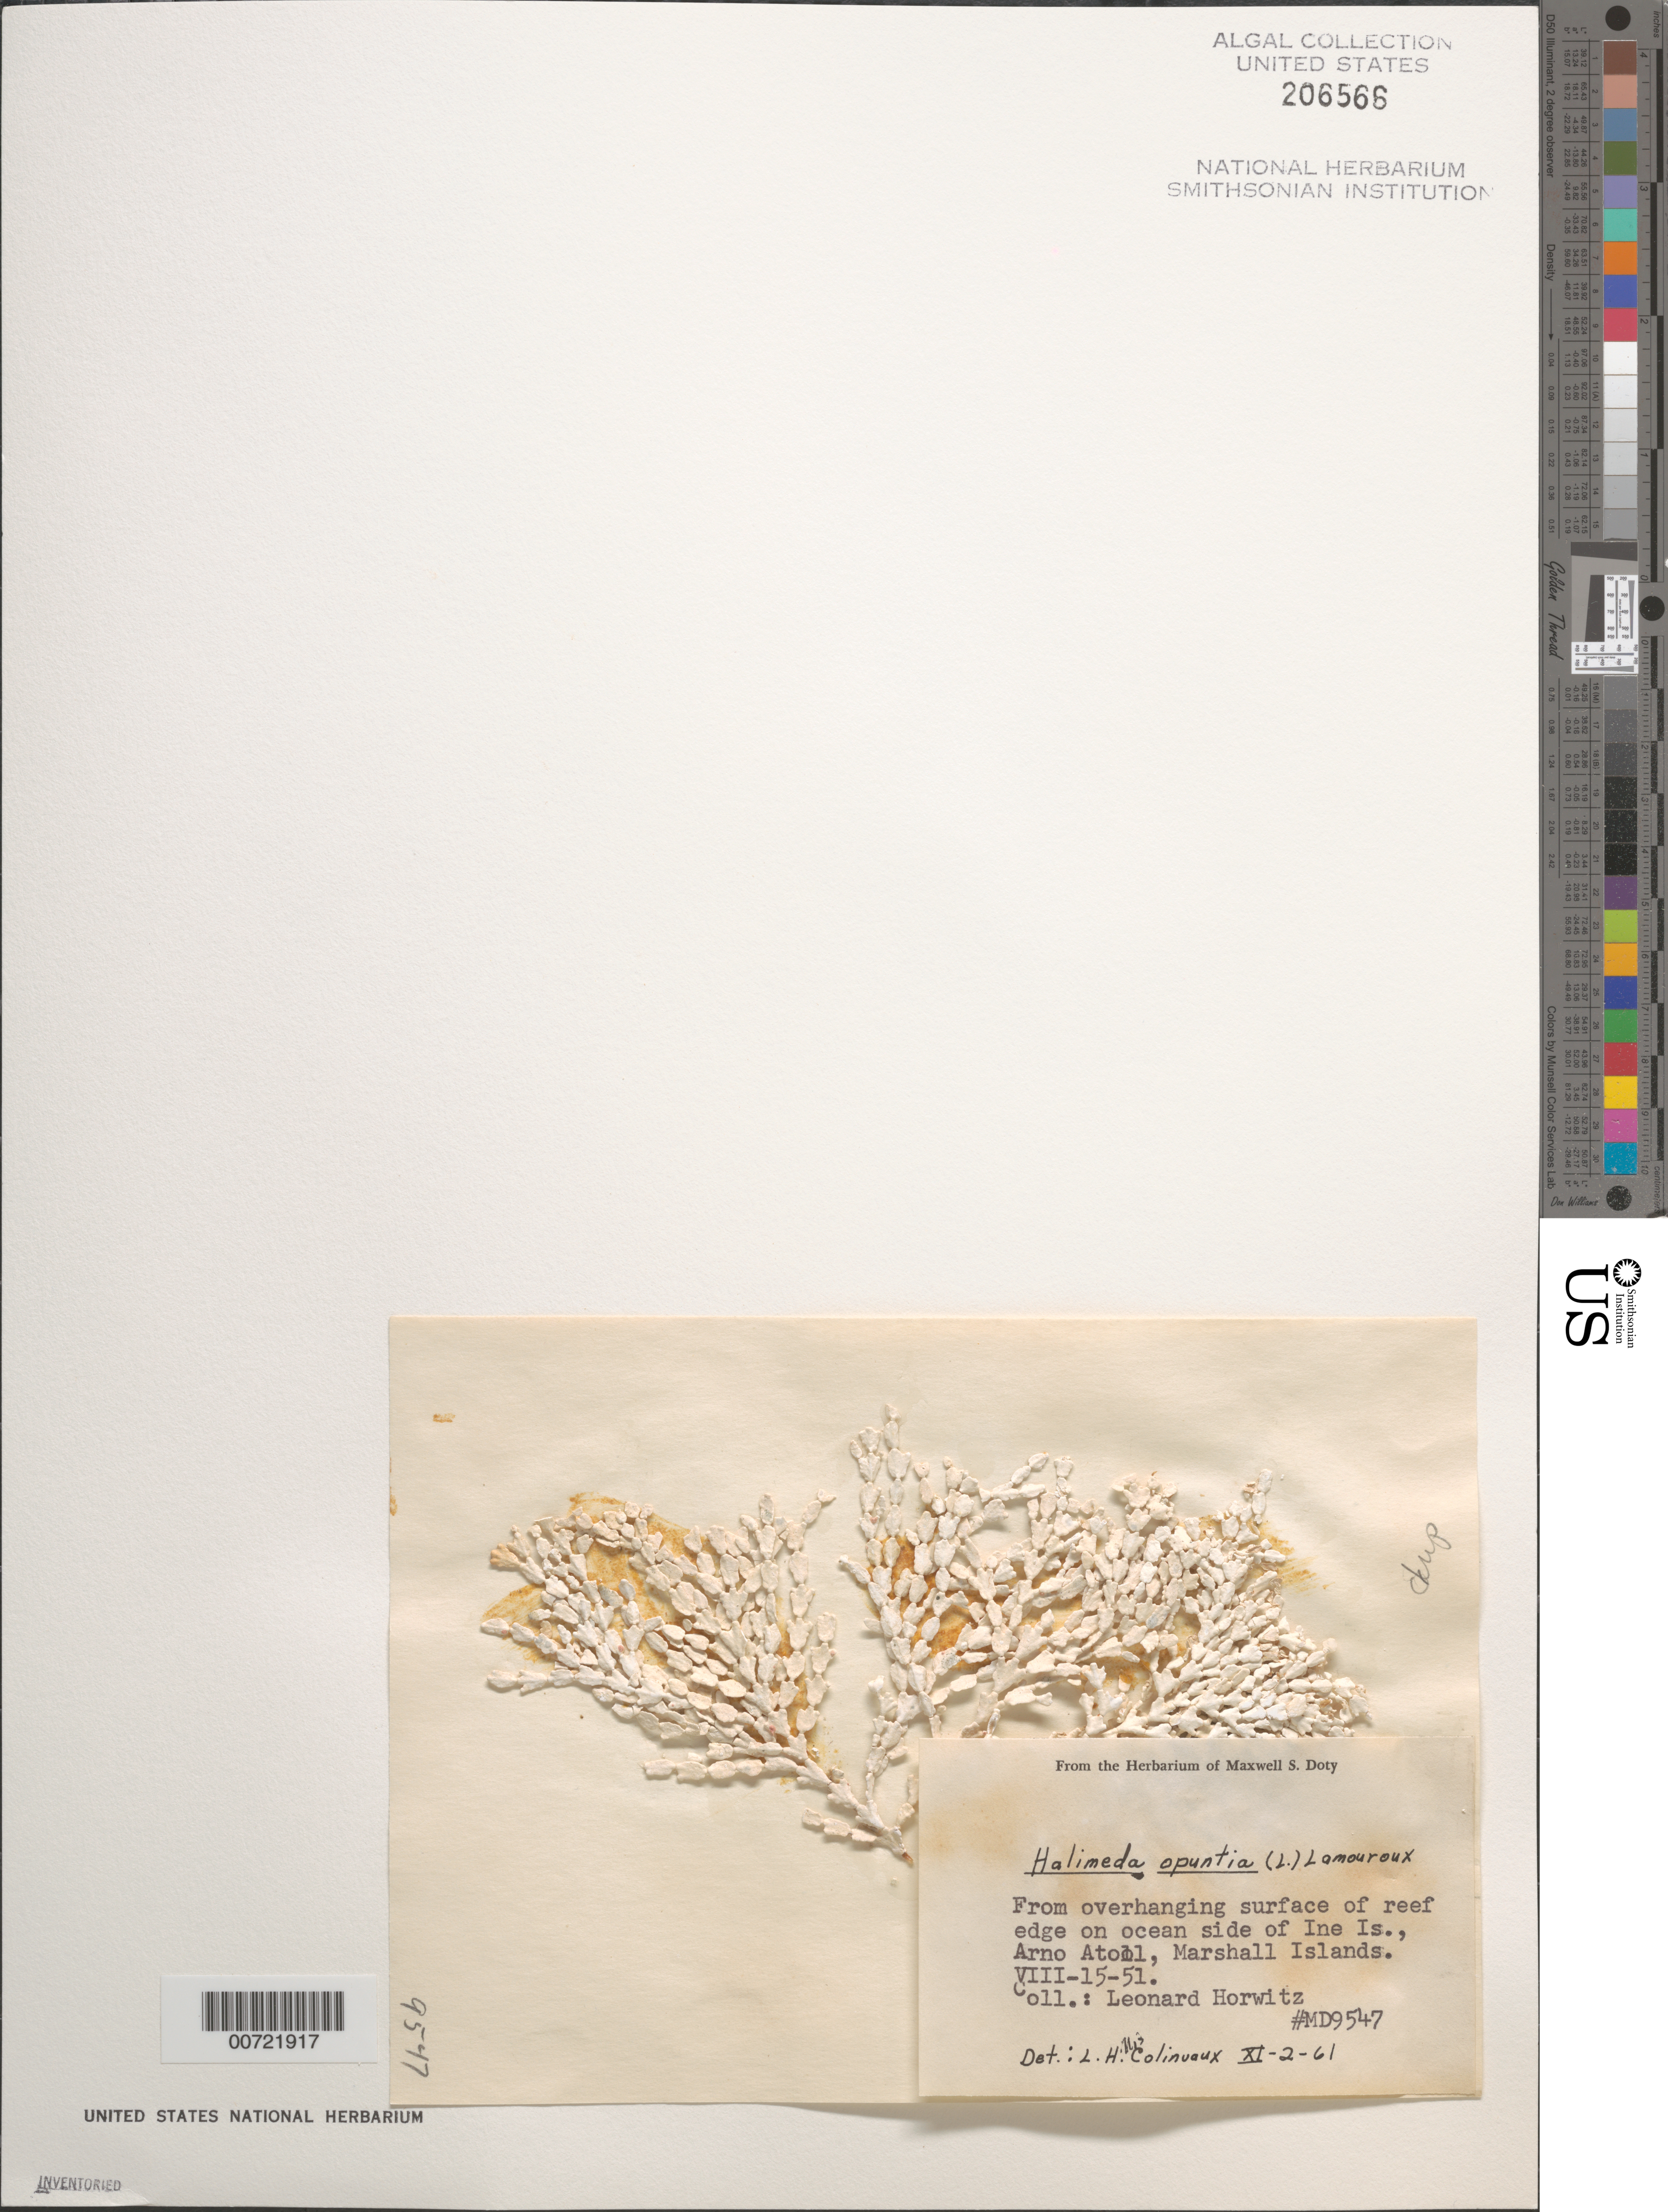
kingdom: Plantae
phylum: Chlorophyta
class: Ulvophyceae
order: Bryopsidales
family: Halimedaceae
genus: Halimeda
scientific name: Halimeda opuntia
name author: (L.) J.V.Lamouroux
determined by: Hillis-Colinvaux, L.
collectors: L. Horwitz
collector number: MSD 9547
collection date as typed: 15 Aug 1951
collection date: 1951-08-15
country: Marshall Islands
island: Arno Atoll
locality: Ine Islet, off Ine Village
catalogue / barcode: US 206566